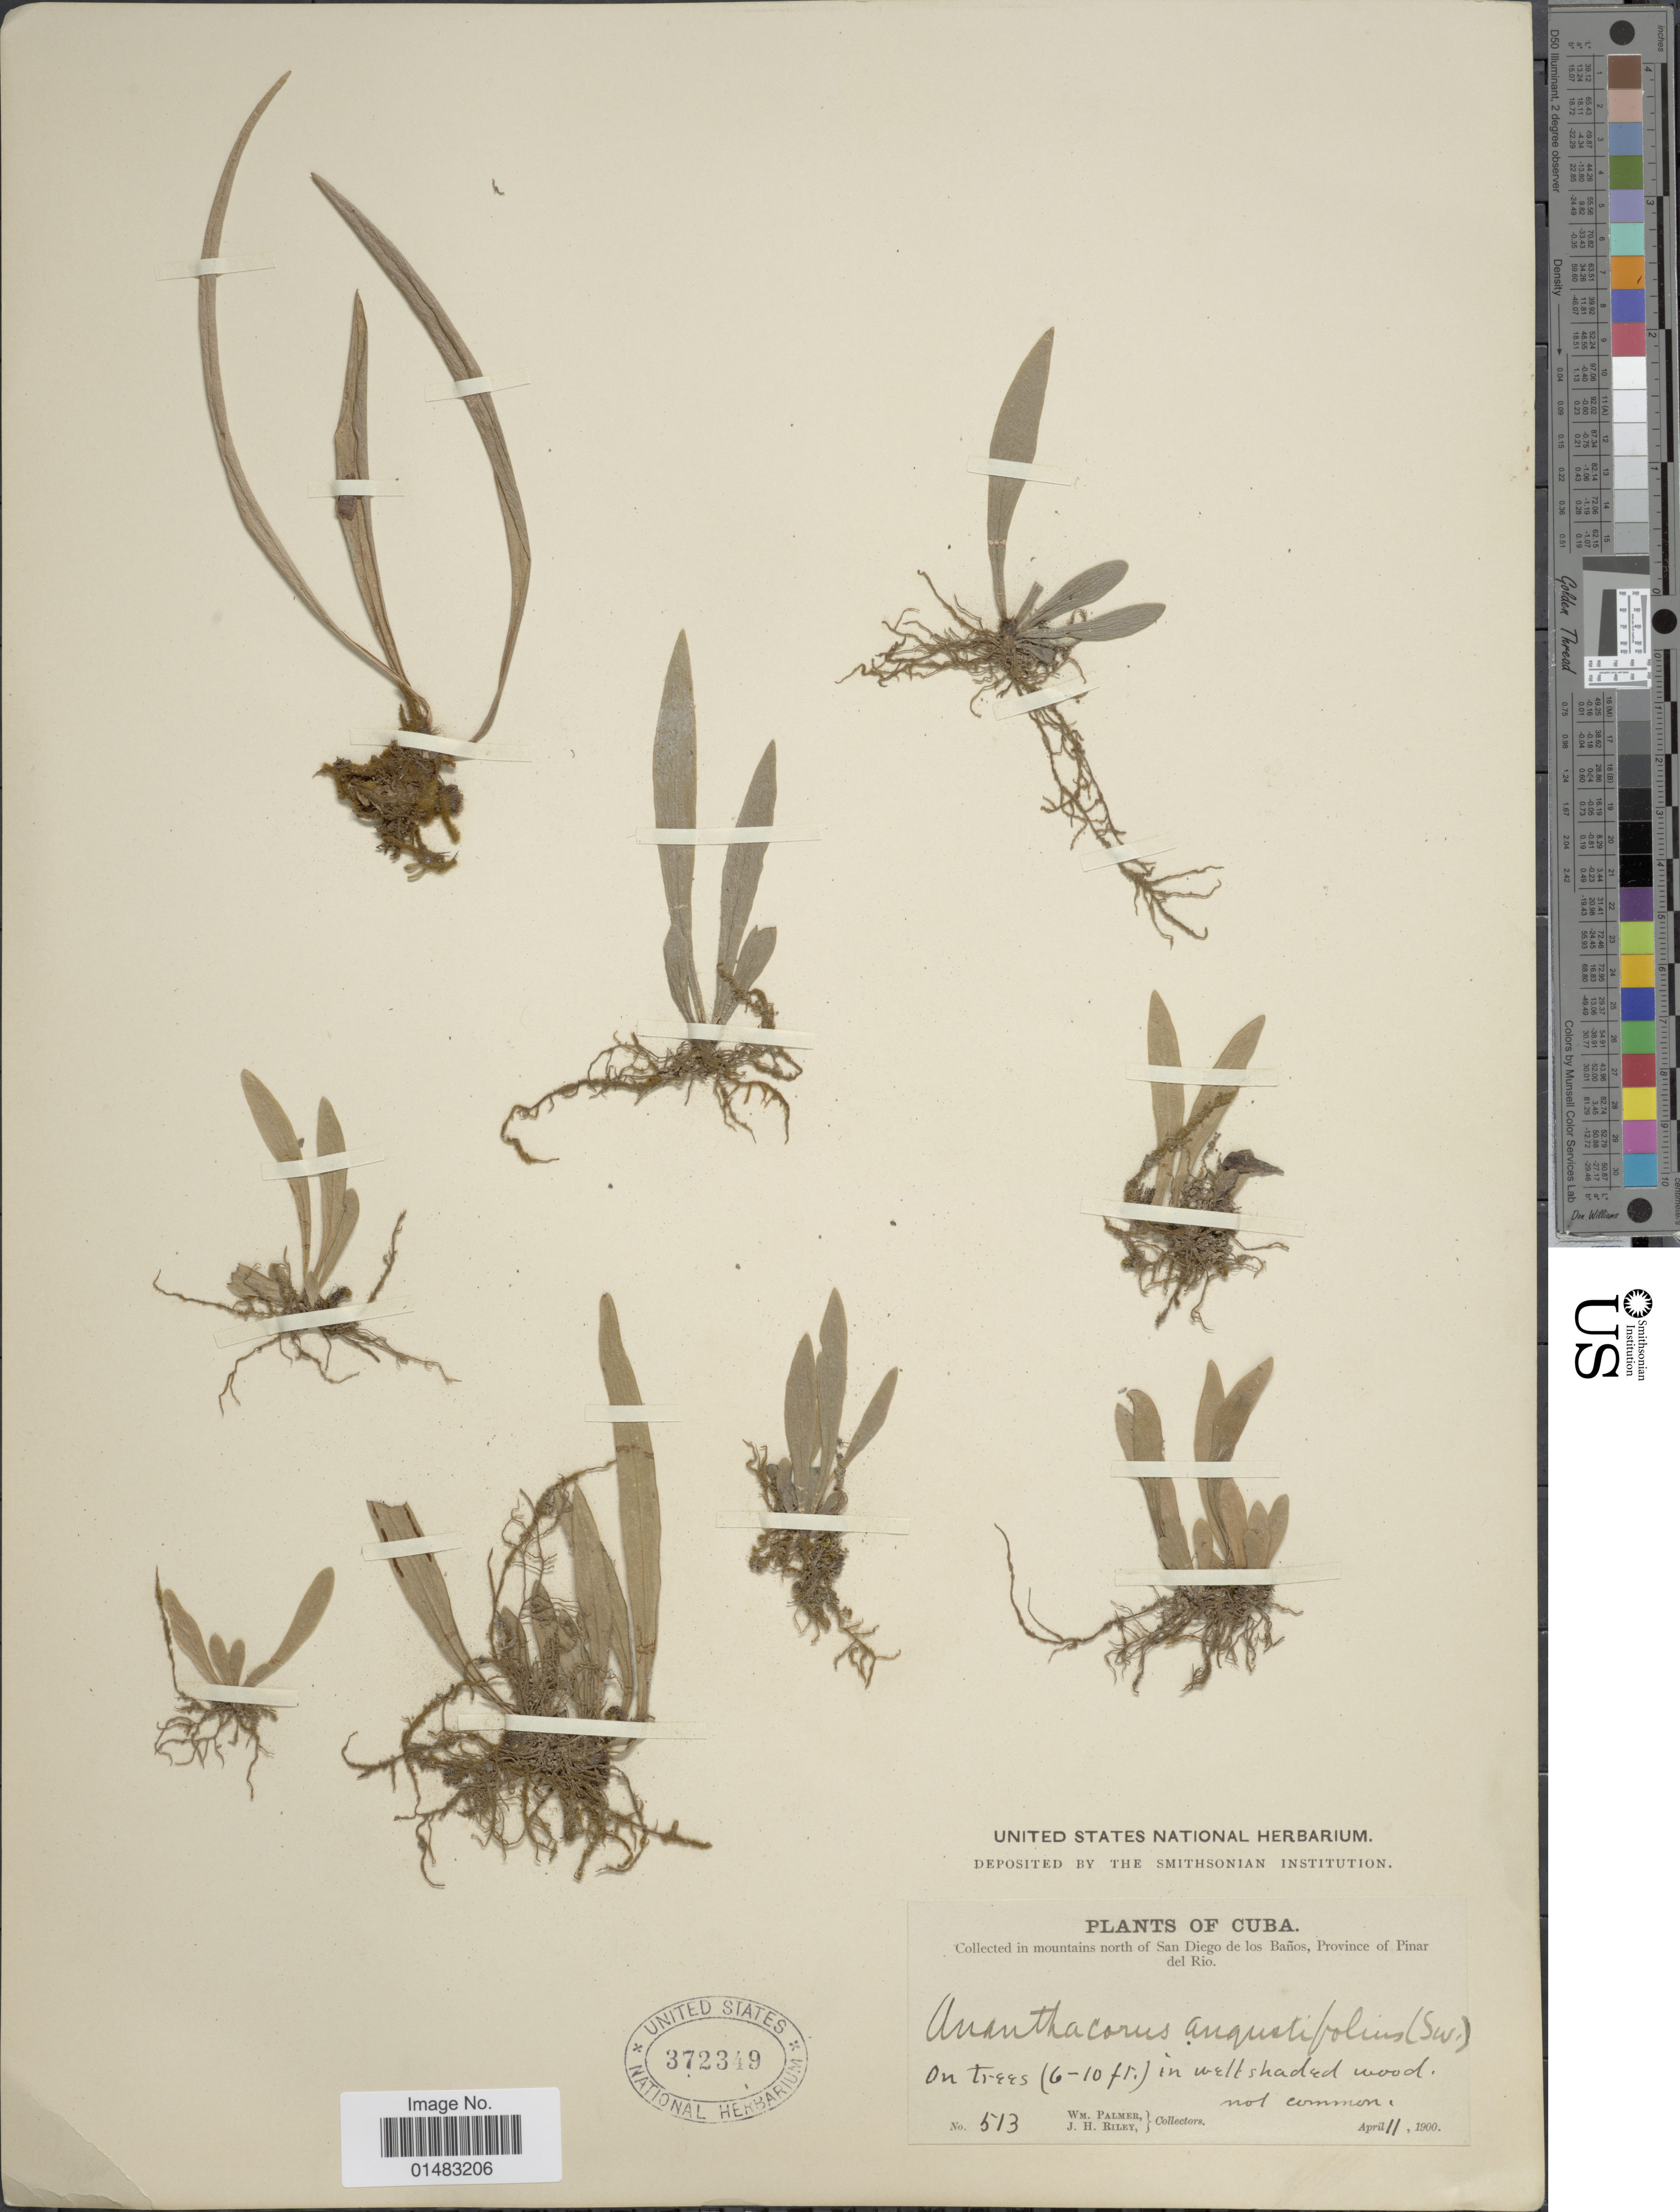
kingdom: Plantae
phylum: Tracheophyta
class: Polypodiopsida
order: Polypodiales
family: Pteridaceae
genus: Ananthacorus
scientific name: Ananthacorus angustifolius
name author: (Sw.) Underw. & Maxon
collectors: W. Palmer & J. H. Riley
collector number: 513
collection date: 1900-04-11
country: Cuba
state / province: Pinar del Río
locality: Mountains north of San Diego de los Baños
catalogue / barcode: US 372349